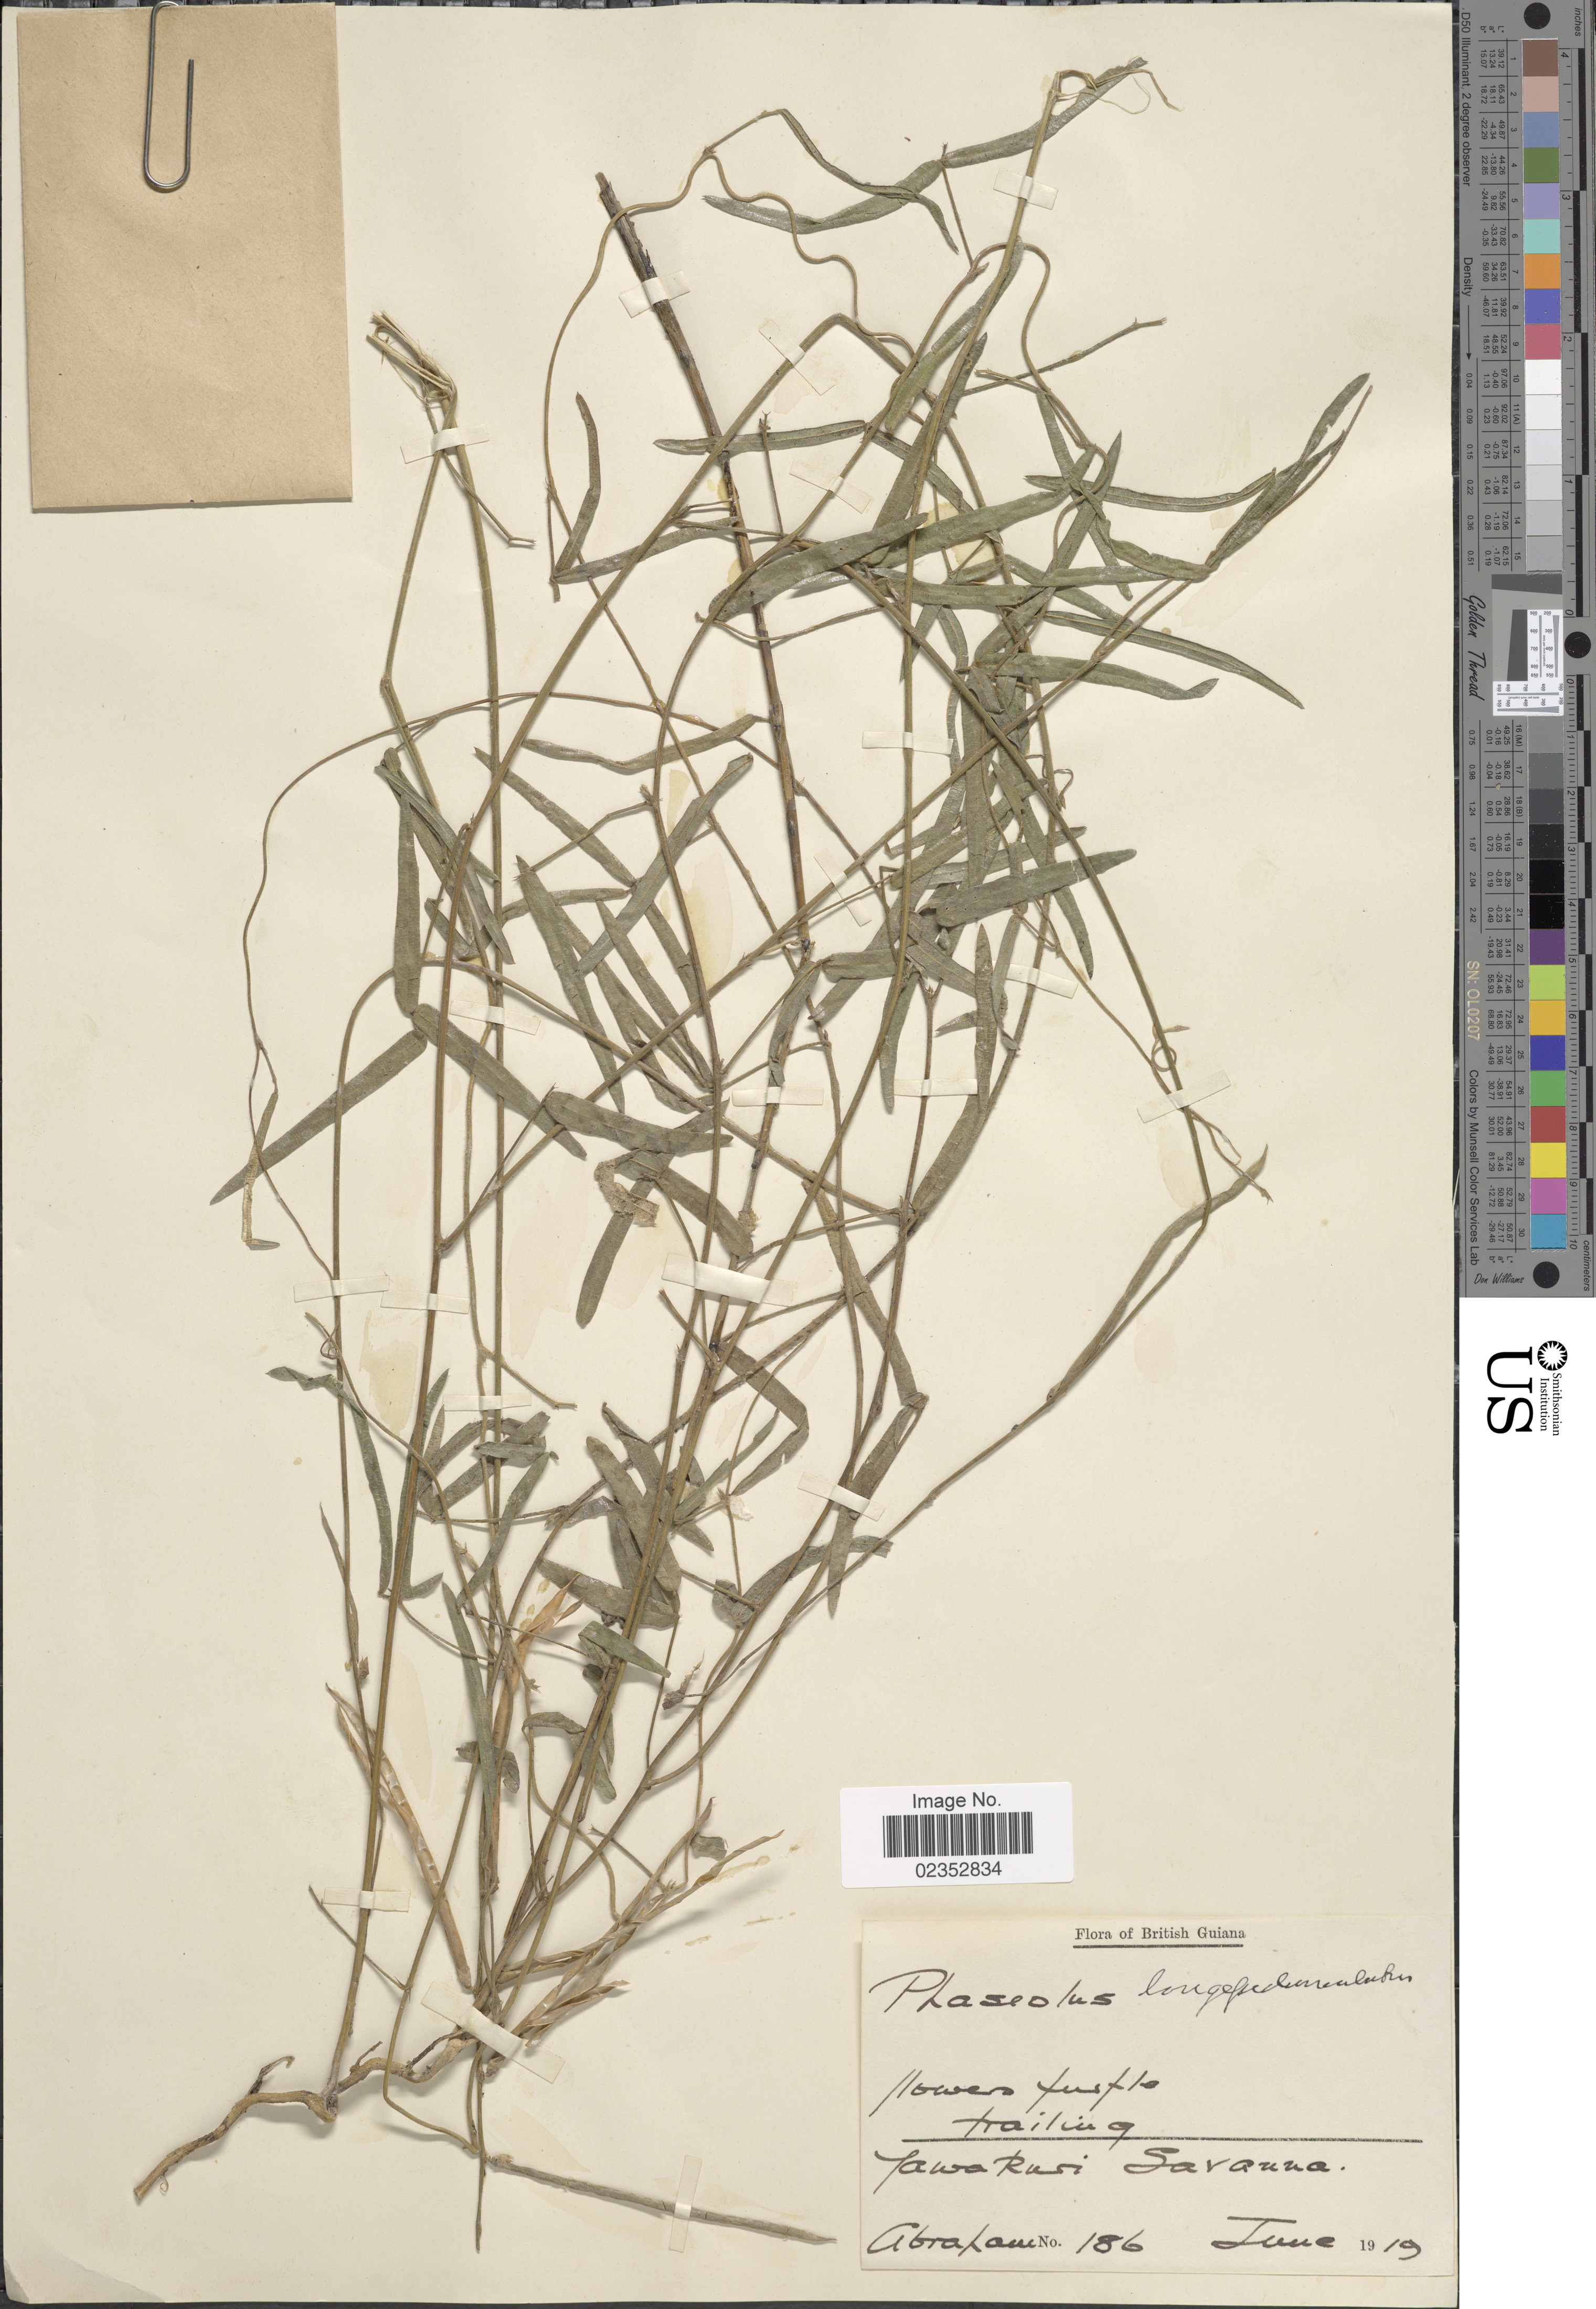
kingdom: Plantae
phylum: Tracheophyta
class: Magnoliopsida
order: Fabales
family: Fabaceae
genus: Macroptilium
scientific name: Macroptilium gracile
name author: (Poepp. ex Benth.) Urb.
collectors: Abraham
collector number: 186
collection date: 1919-06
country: Guyana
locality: British Guiana, Jawa Ruri, Savanna